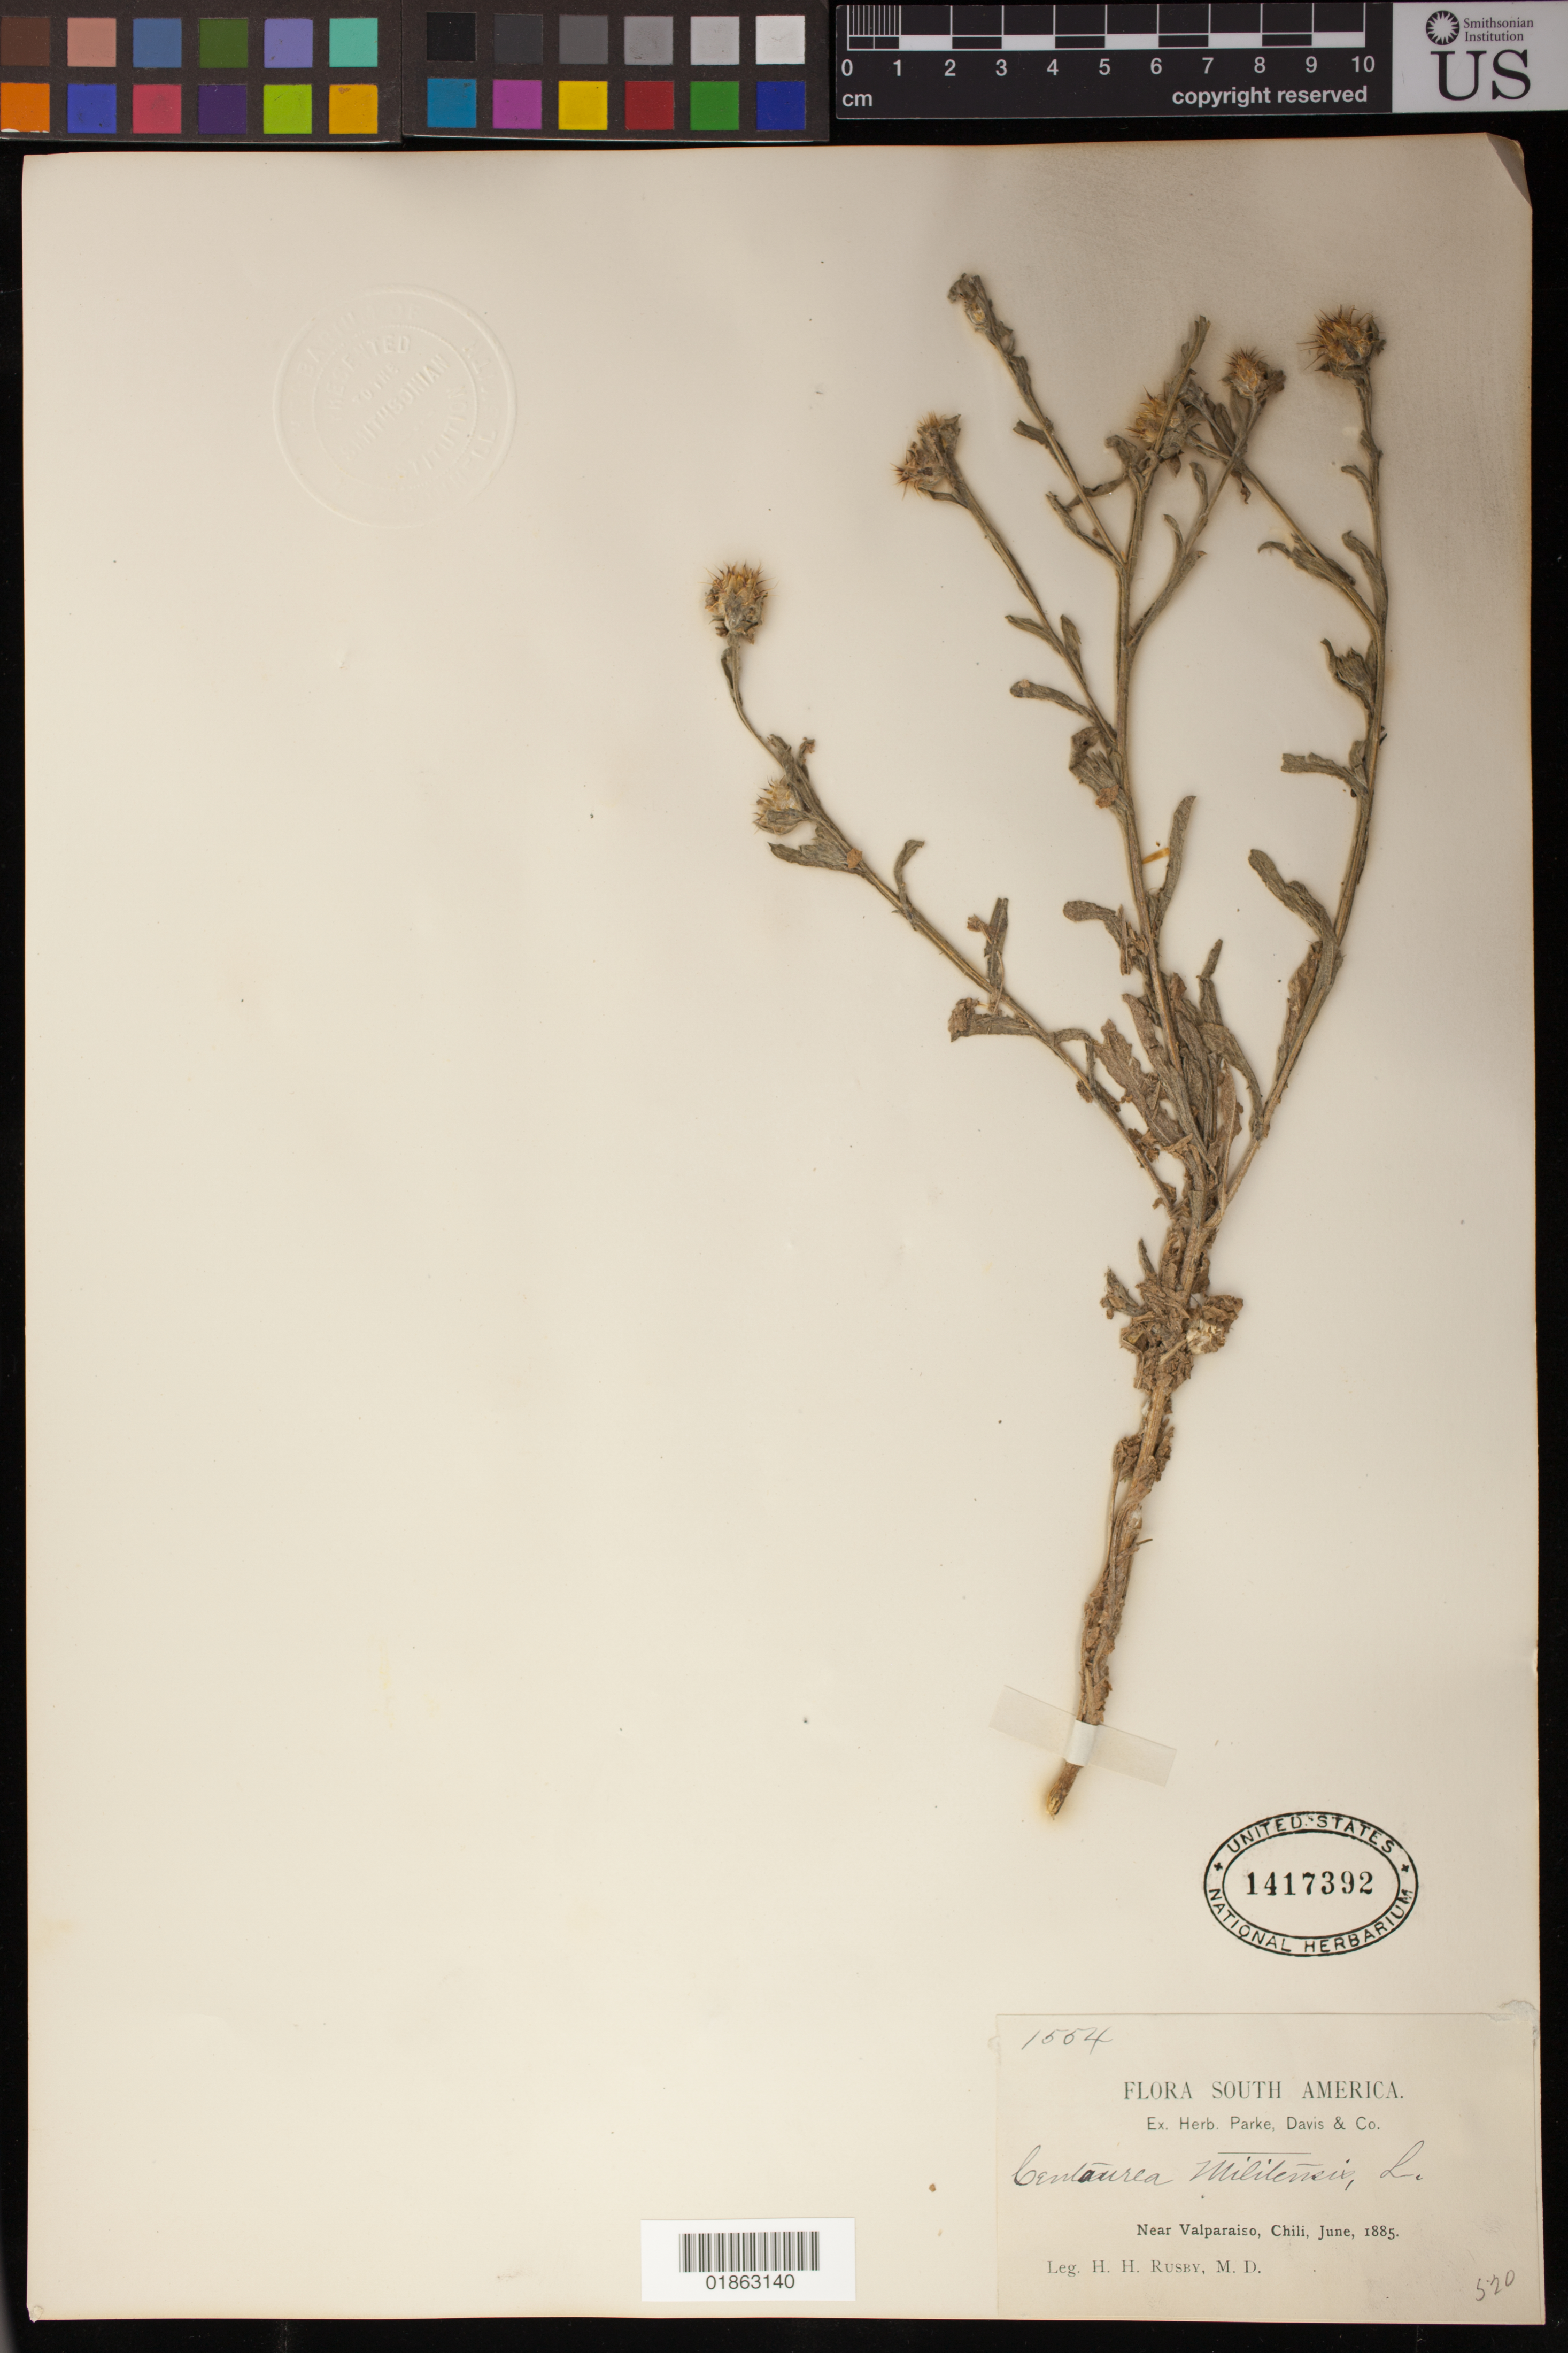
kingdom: Plantae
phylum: Tracheophyta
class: Magnoliopsida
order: Asterales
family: Asteraceae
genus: Centaurea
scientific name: Centaurea melitensis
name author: L.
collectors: H. H. Rusby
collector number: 1554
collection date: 1885-06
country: Chile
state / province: Valparaíso (V)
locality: South America, Near Valparaiso, Chili.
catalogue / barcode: US 1417392